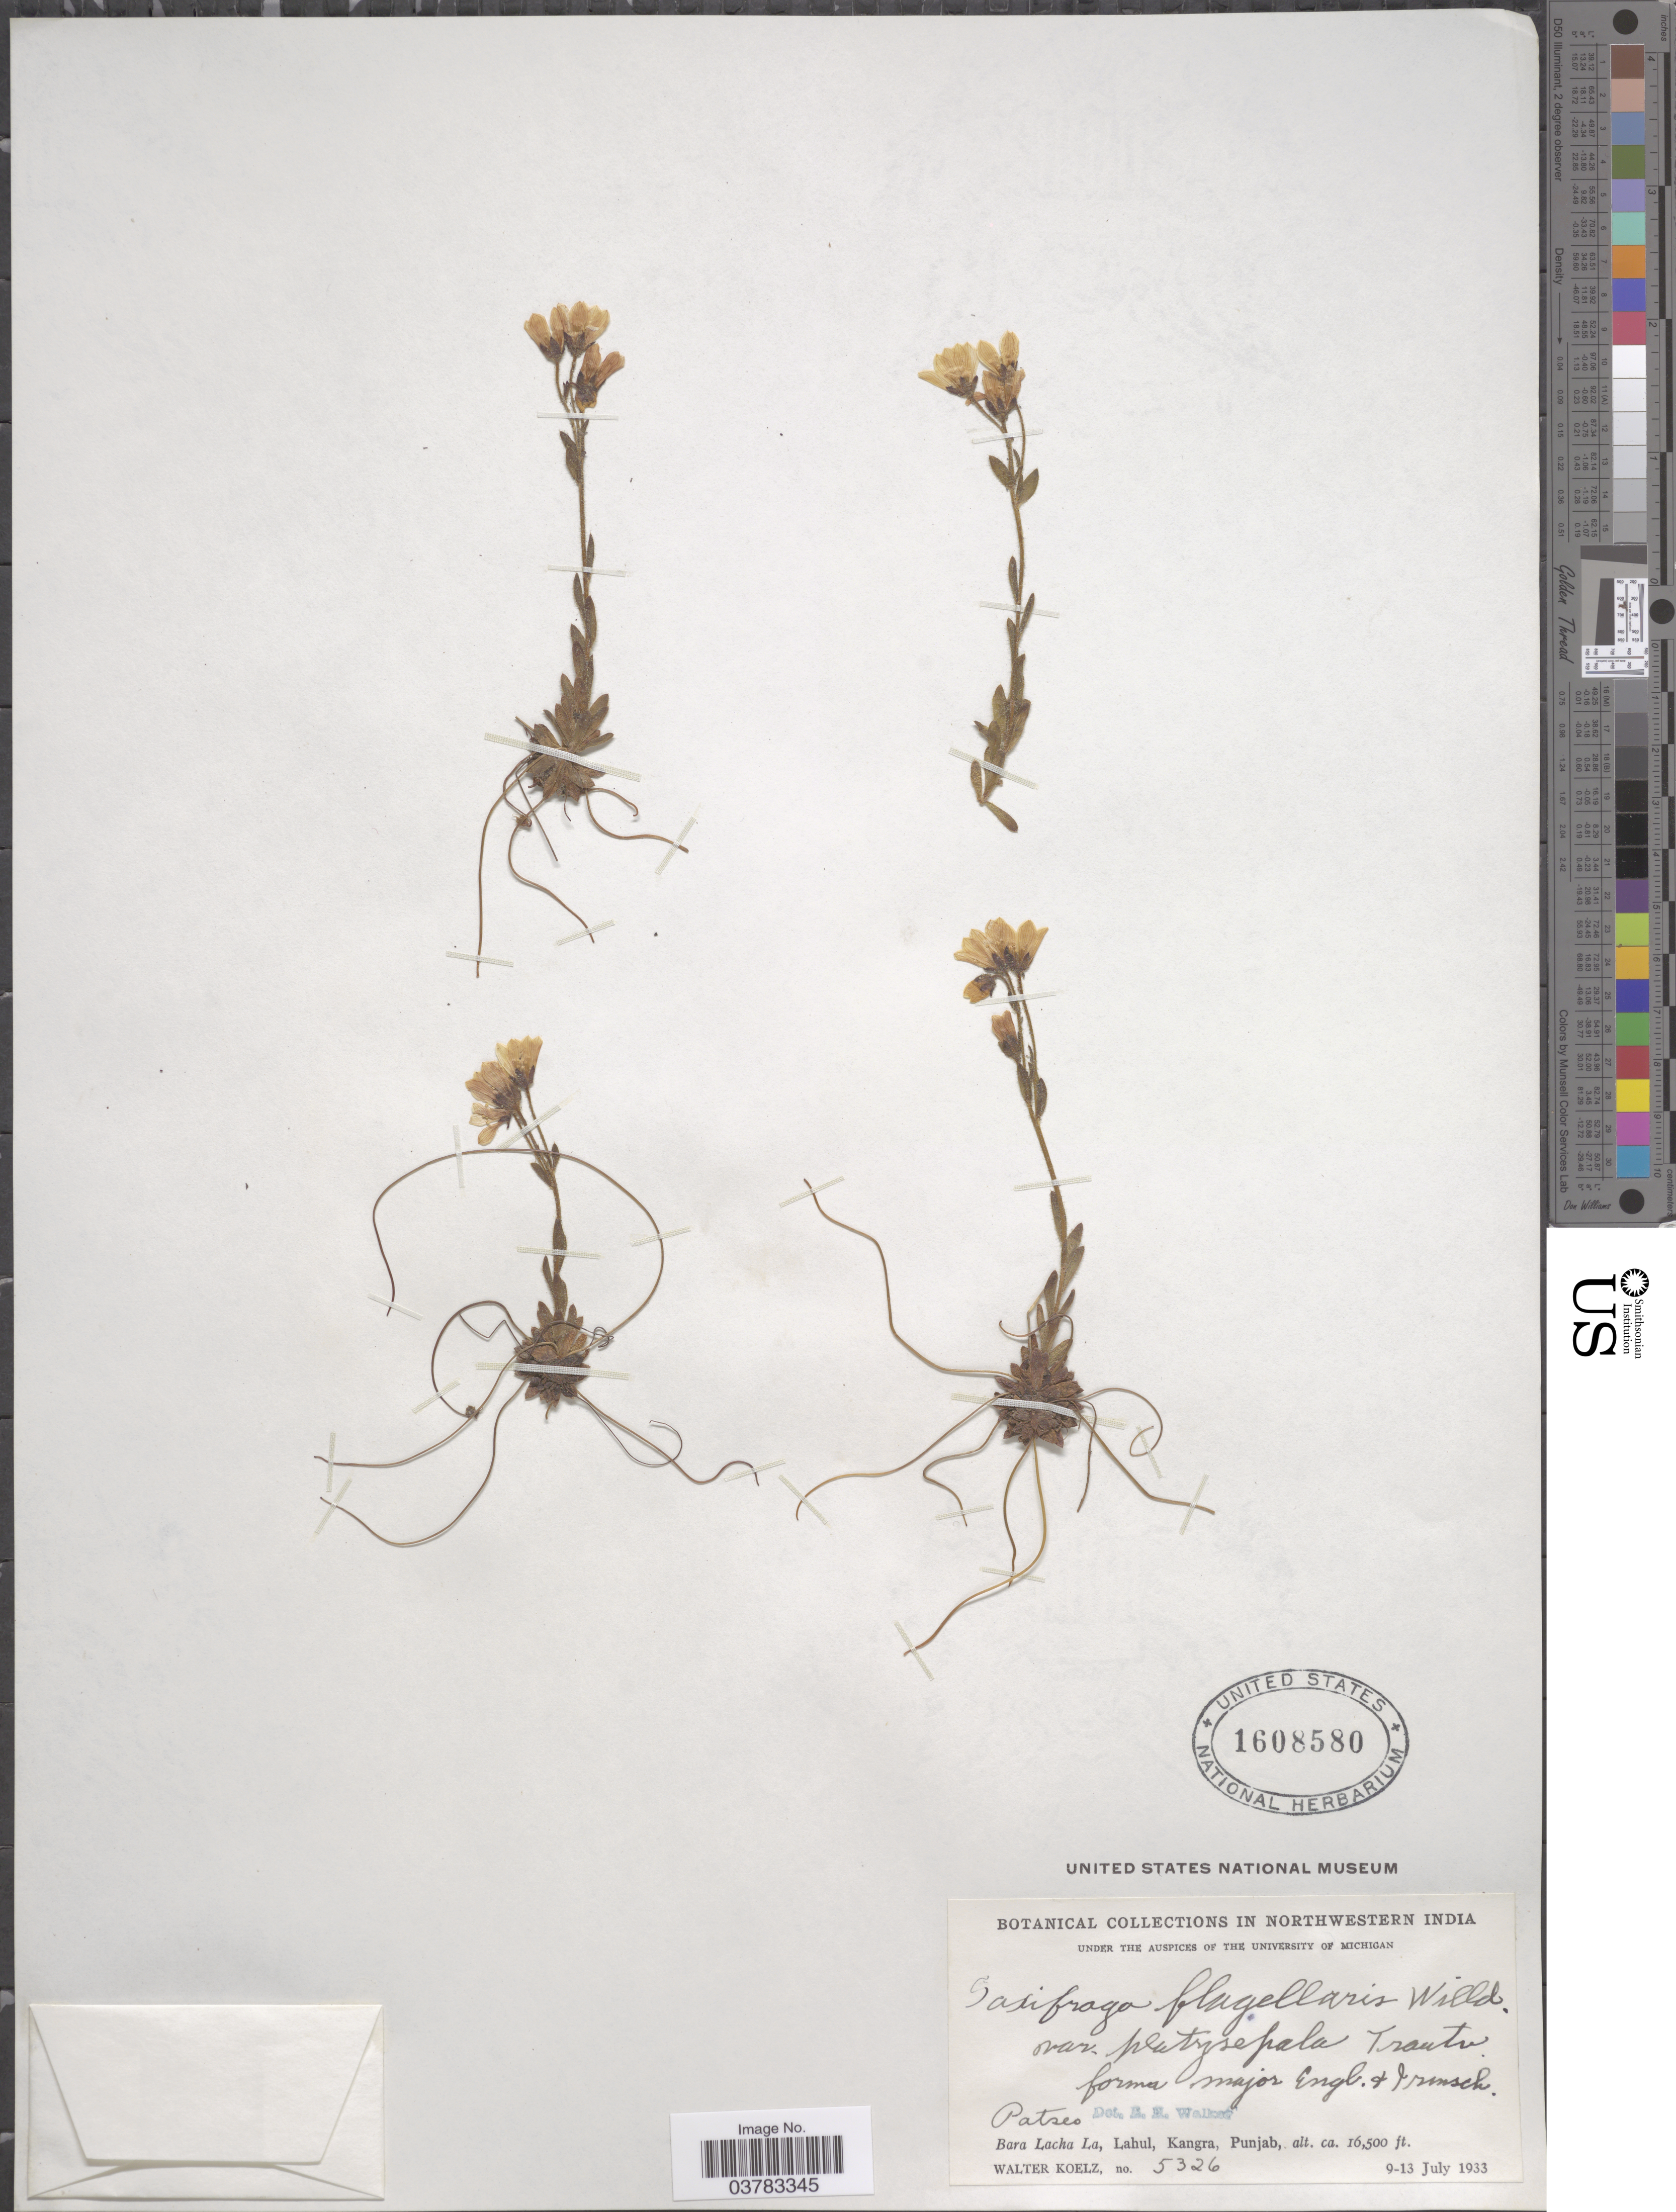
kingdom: Plantae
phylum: Tracheophyta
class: Magnoliopsida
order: Saxifragales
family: Saxifragaceae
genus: Saxifraga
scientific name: Saxifraga flagellaris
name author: Willd. ex Sternb.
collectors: W. N. Koelz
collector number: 5326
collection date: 1933-07-09/1933-07-13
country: India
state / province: Punjab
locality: Northwestern India. Bara Lacha La, Lahul, Kangra.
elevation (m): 5029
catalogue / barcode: US 1608580